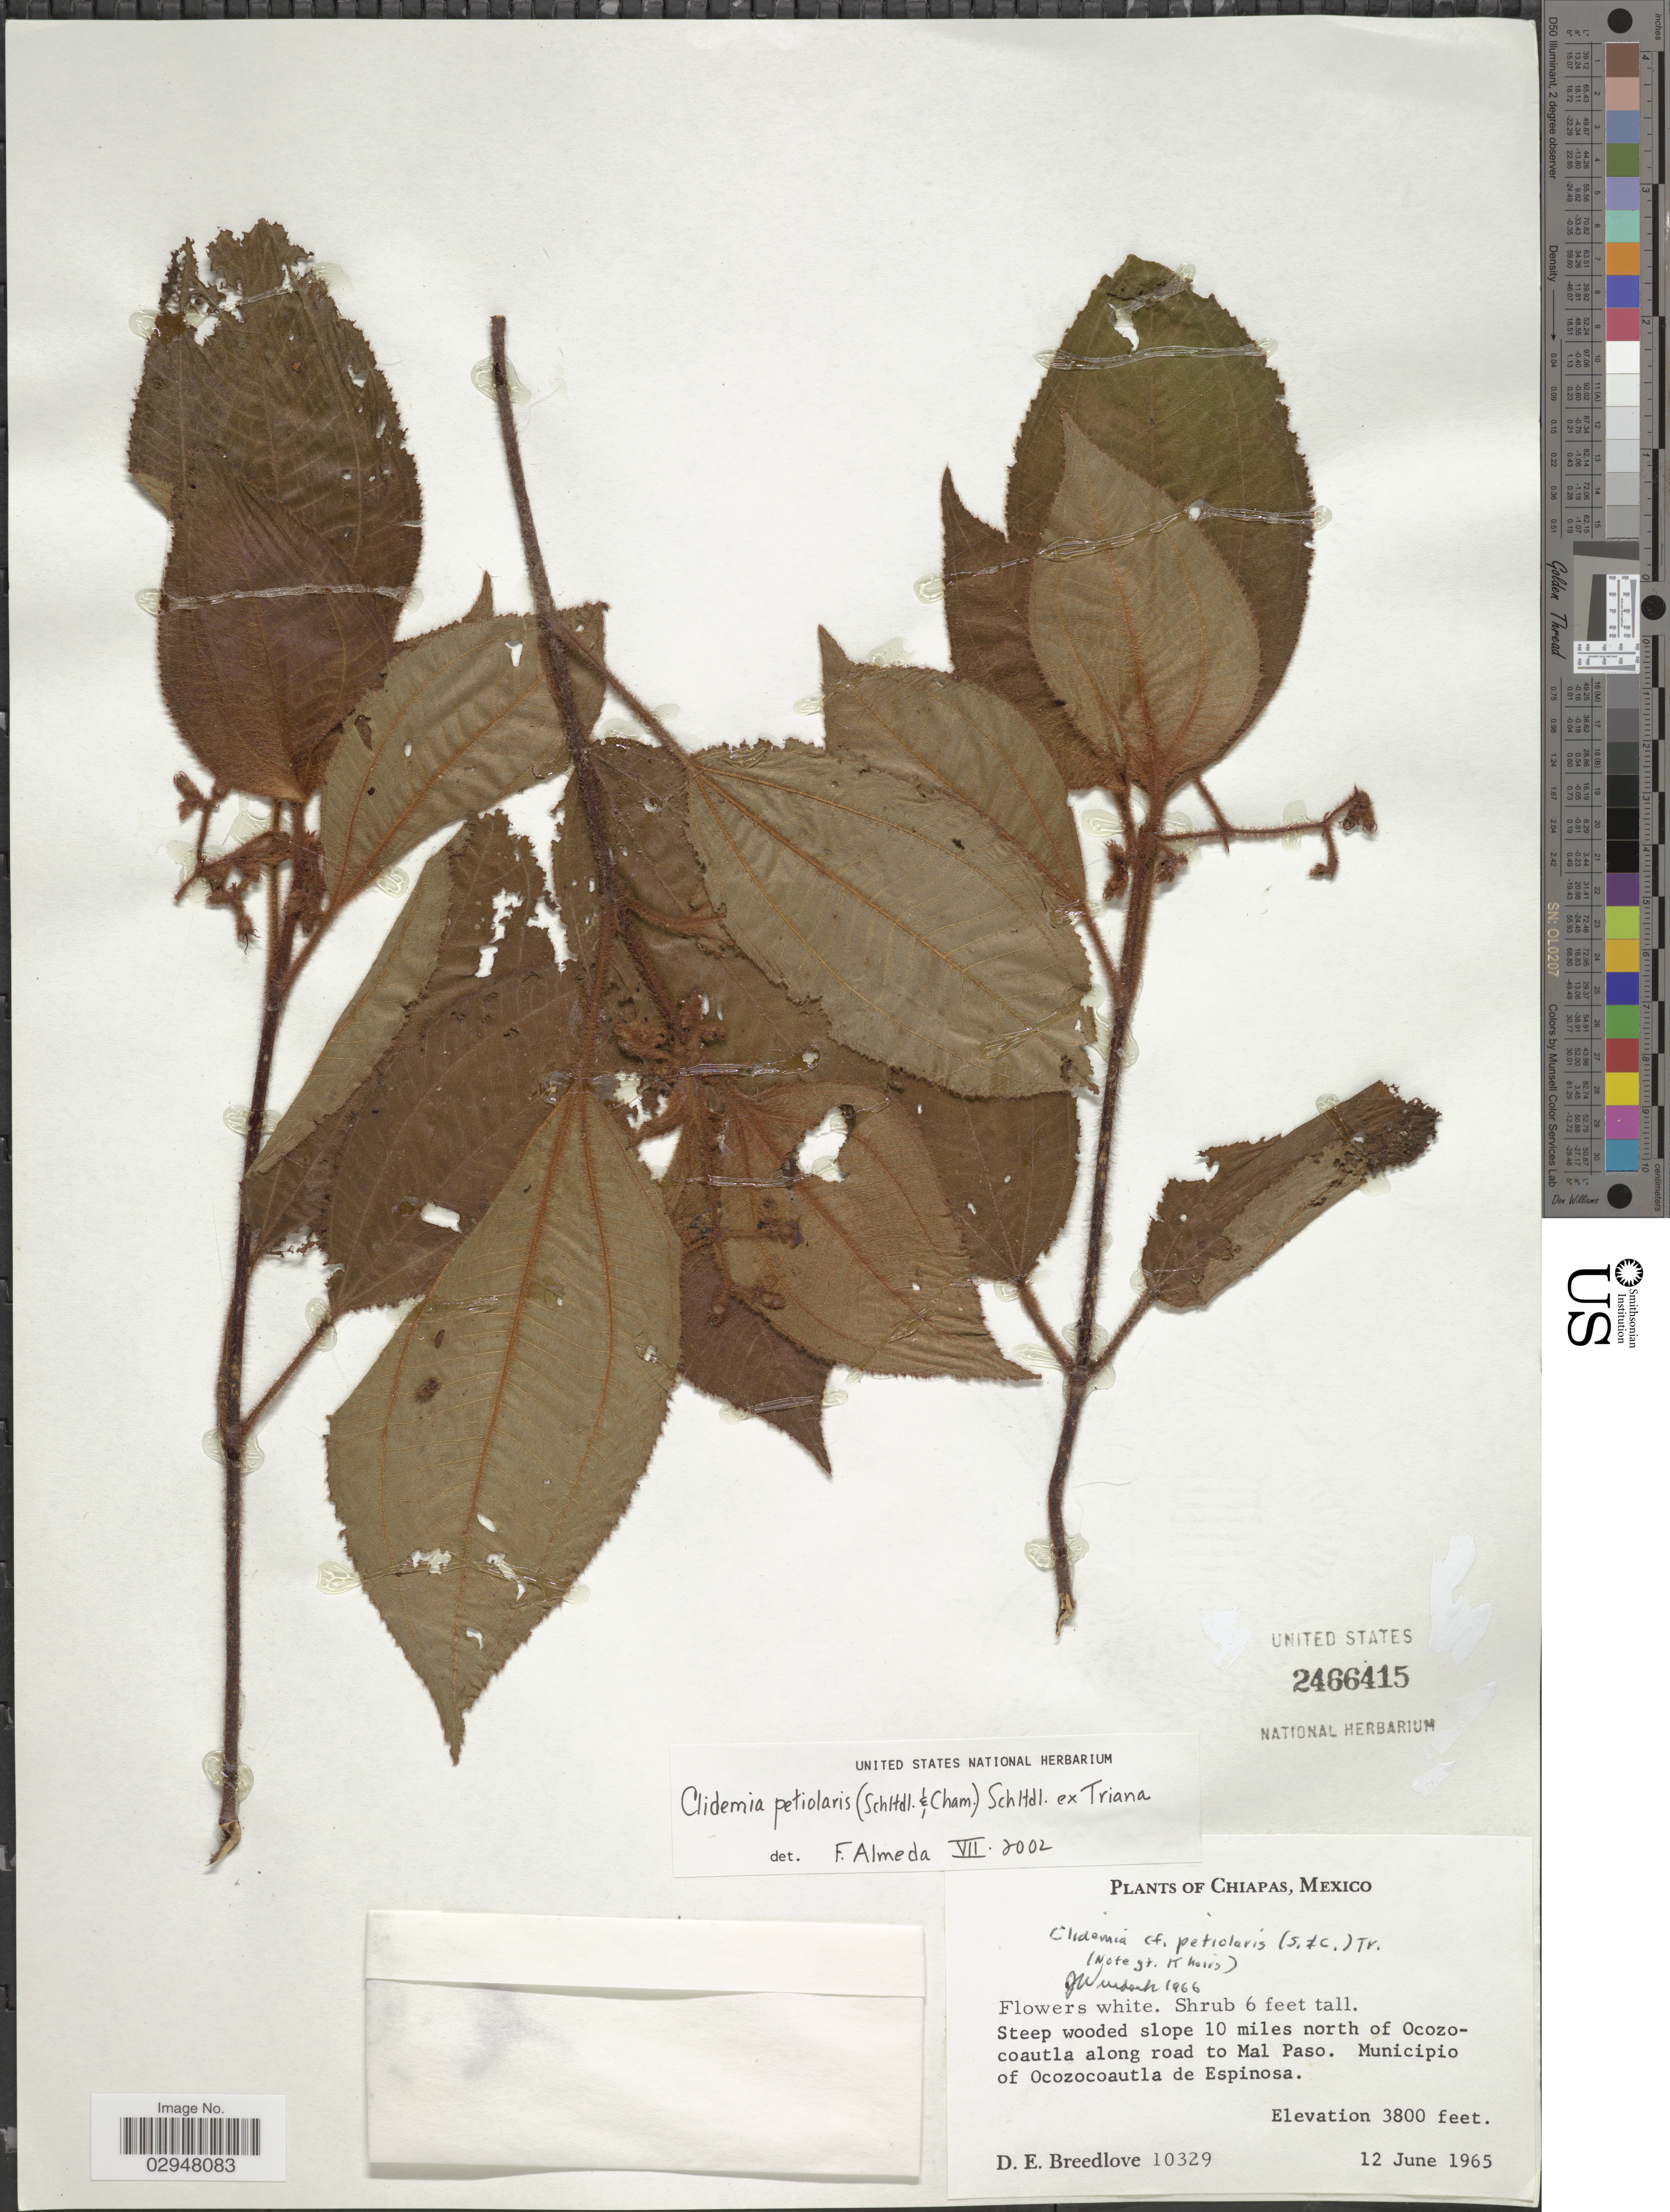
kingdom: Plantae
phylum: Tracheophyta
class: Magnoliopsida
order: Myrtales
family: Melastomataceae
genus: Clidemia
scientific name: Clidemia petiolaris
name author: (Schltdl. & Cham.) Schltdl. ex Triana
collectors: D. E. Breedlove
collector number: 10329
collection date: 1965-06-12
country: Mexico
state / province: Chiapas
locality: Steep wooded slope 10 miles north of Ocozo-coautla along road to Mal Paso, Municipio of Ocozocoautla.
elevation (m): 1158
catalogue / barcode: US 2466415